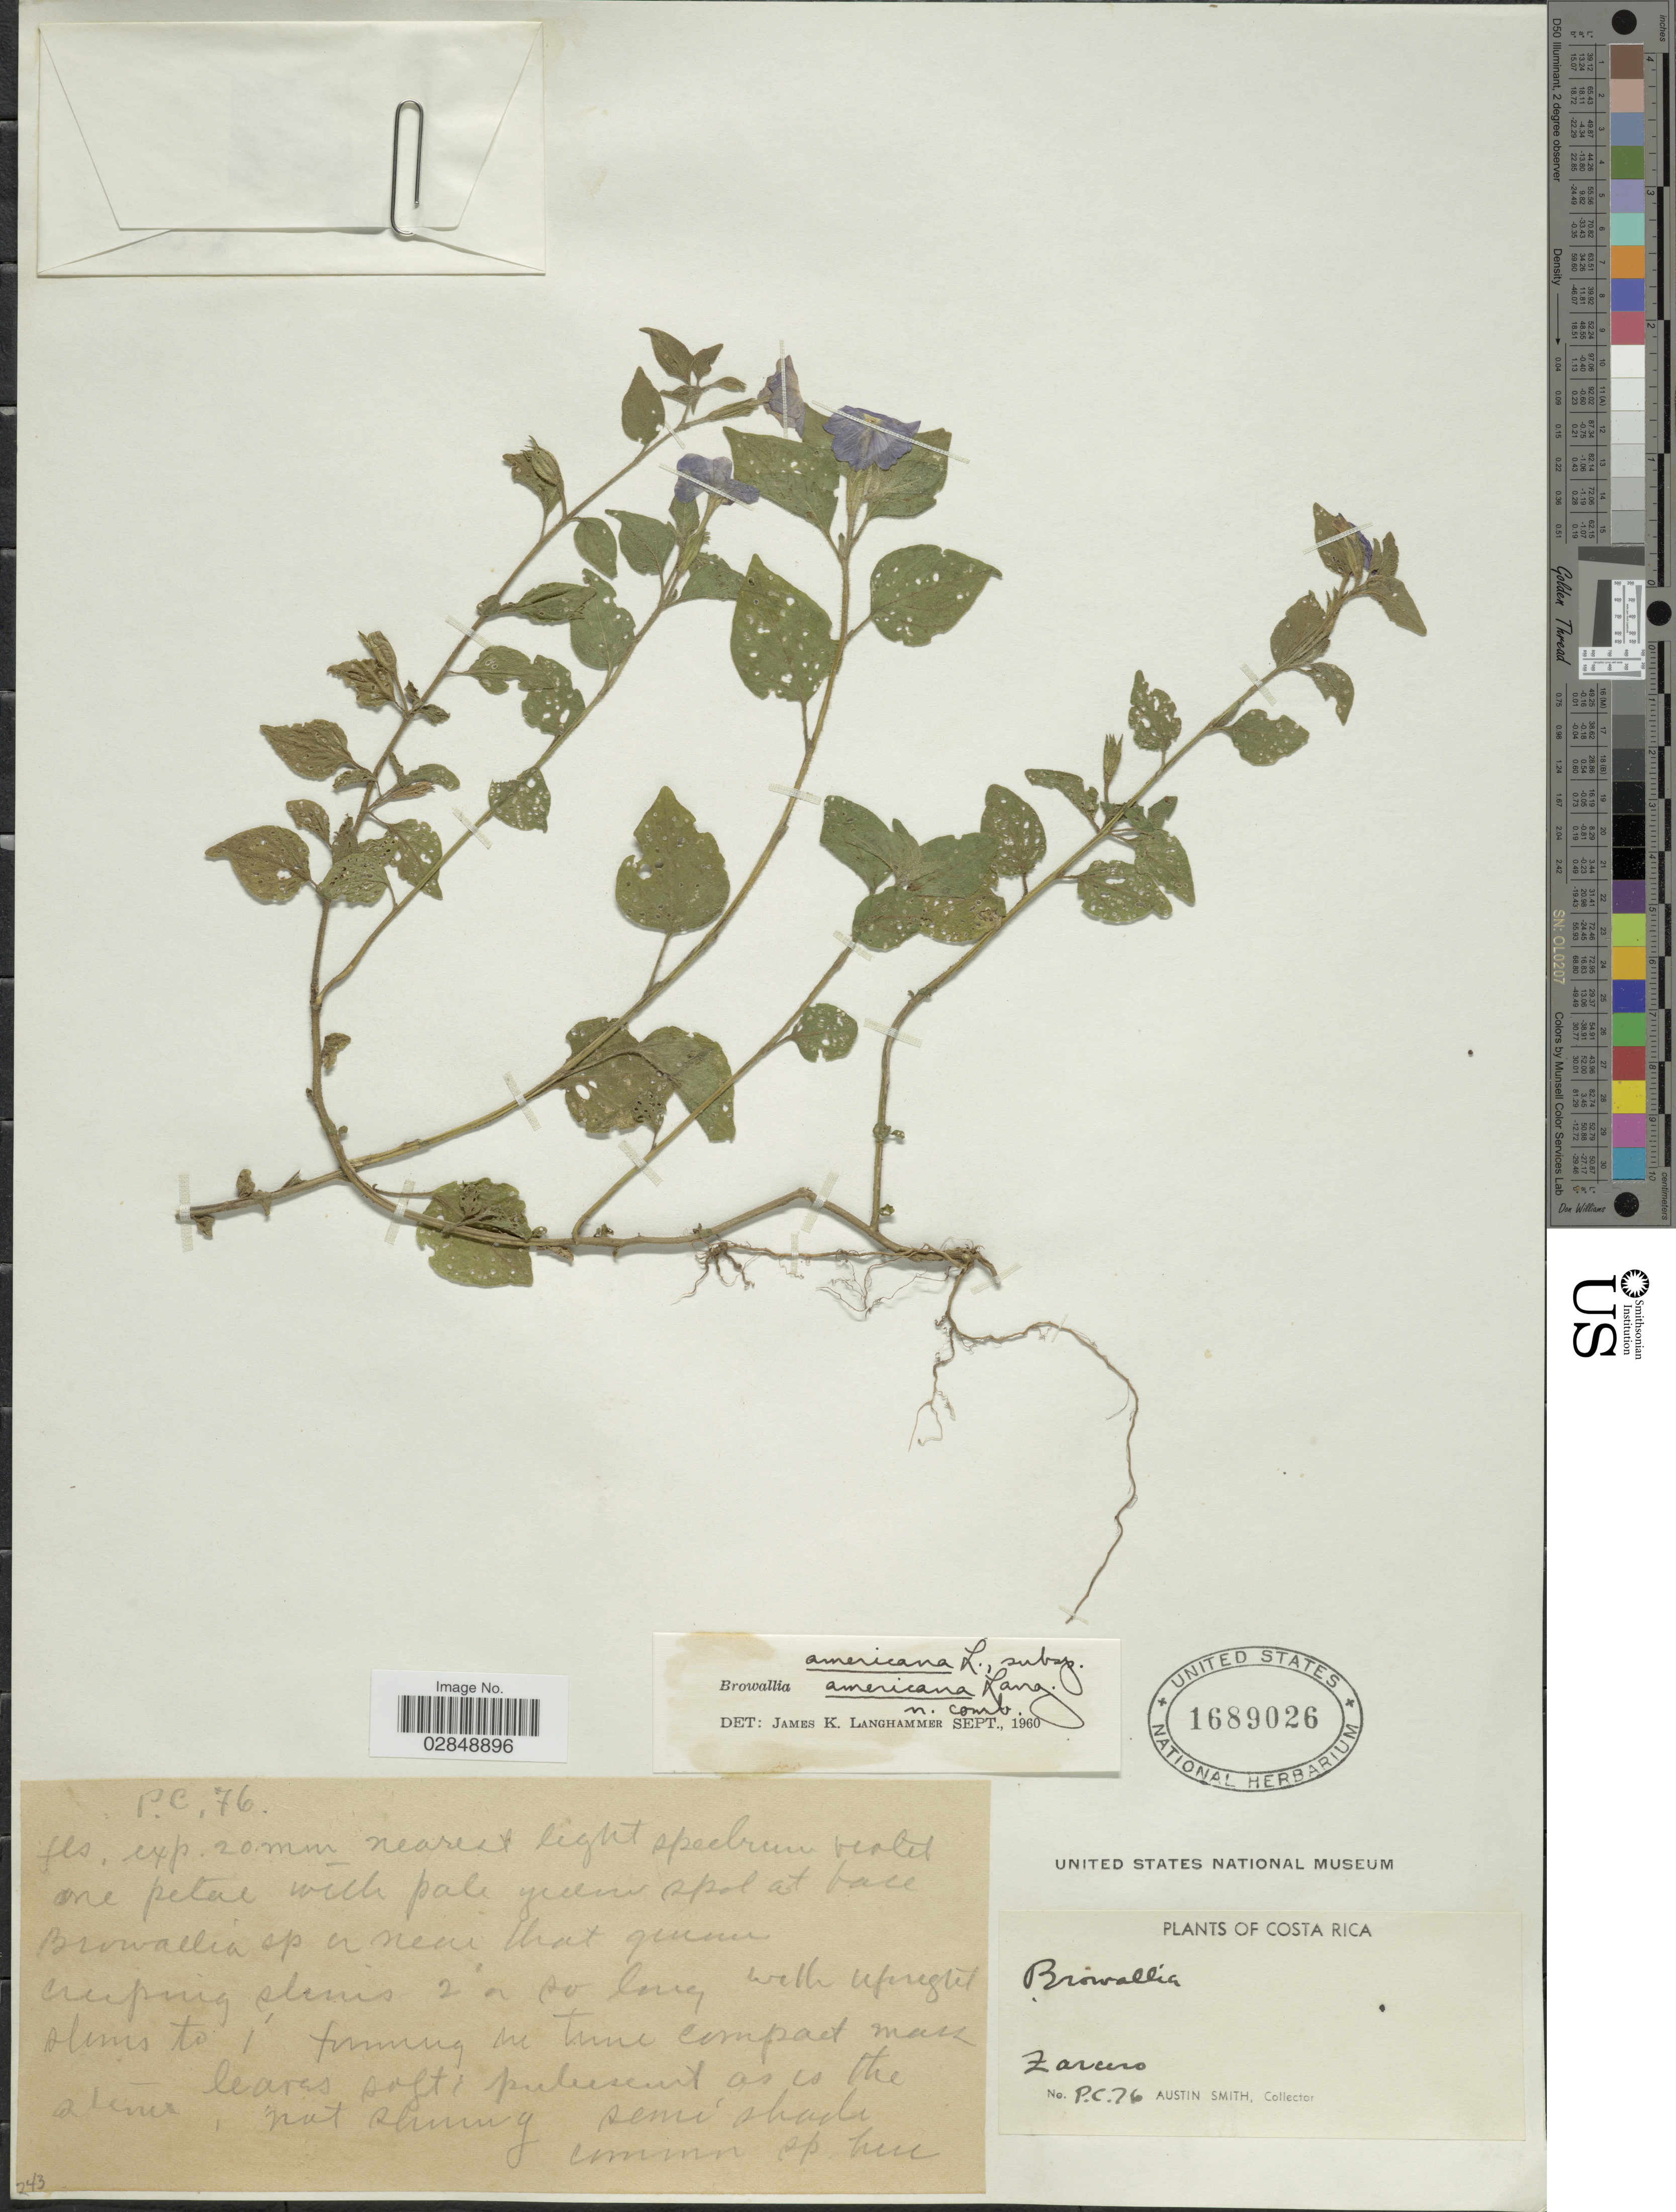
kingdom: Plantae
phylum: Tracheophyta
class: Magnoliopsida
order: Solanales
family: Solanaceae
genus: Browallia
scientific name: Browallia americana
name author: L.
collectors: Aust P. Smith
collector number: P.C.76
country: Costa Rica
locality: Zarcero.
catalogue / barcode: US 1689026